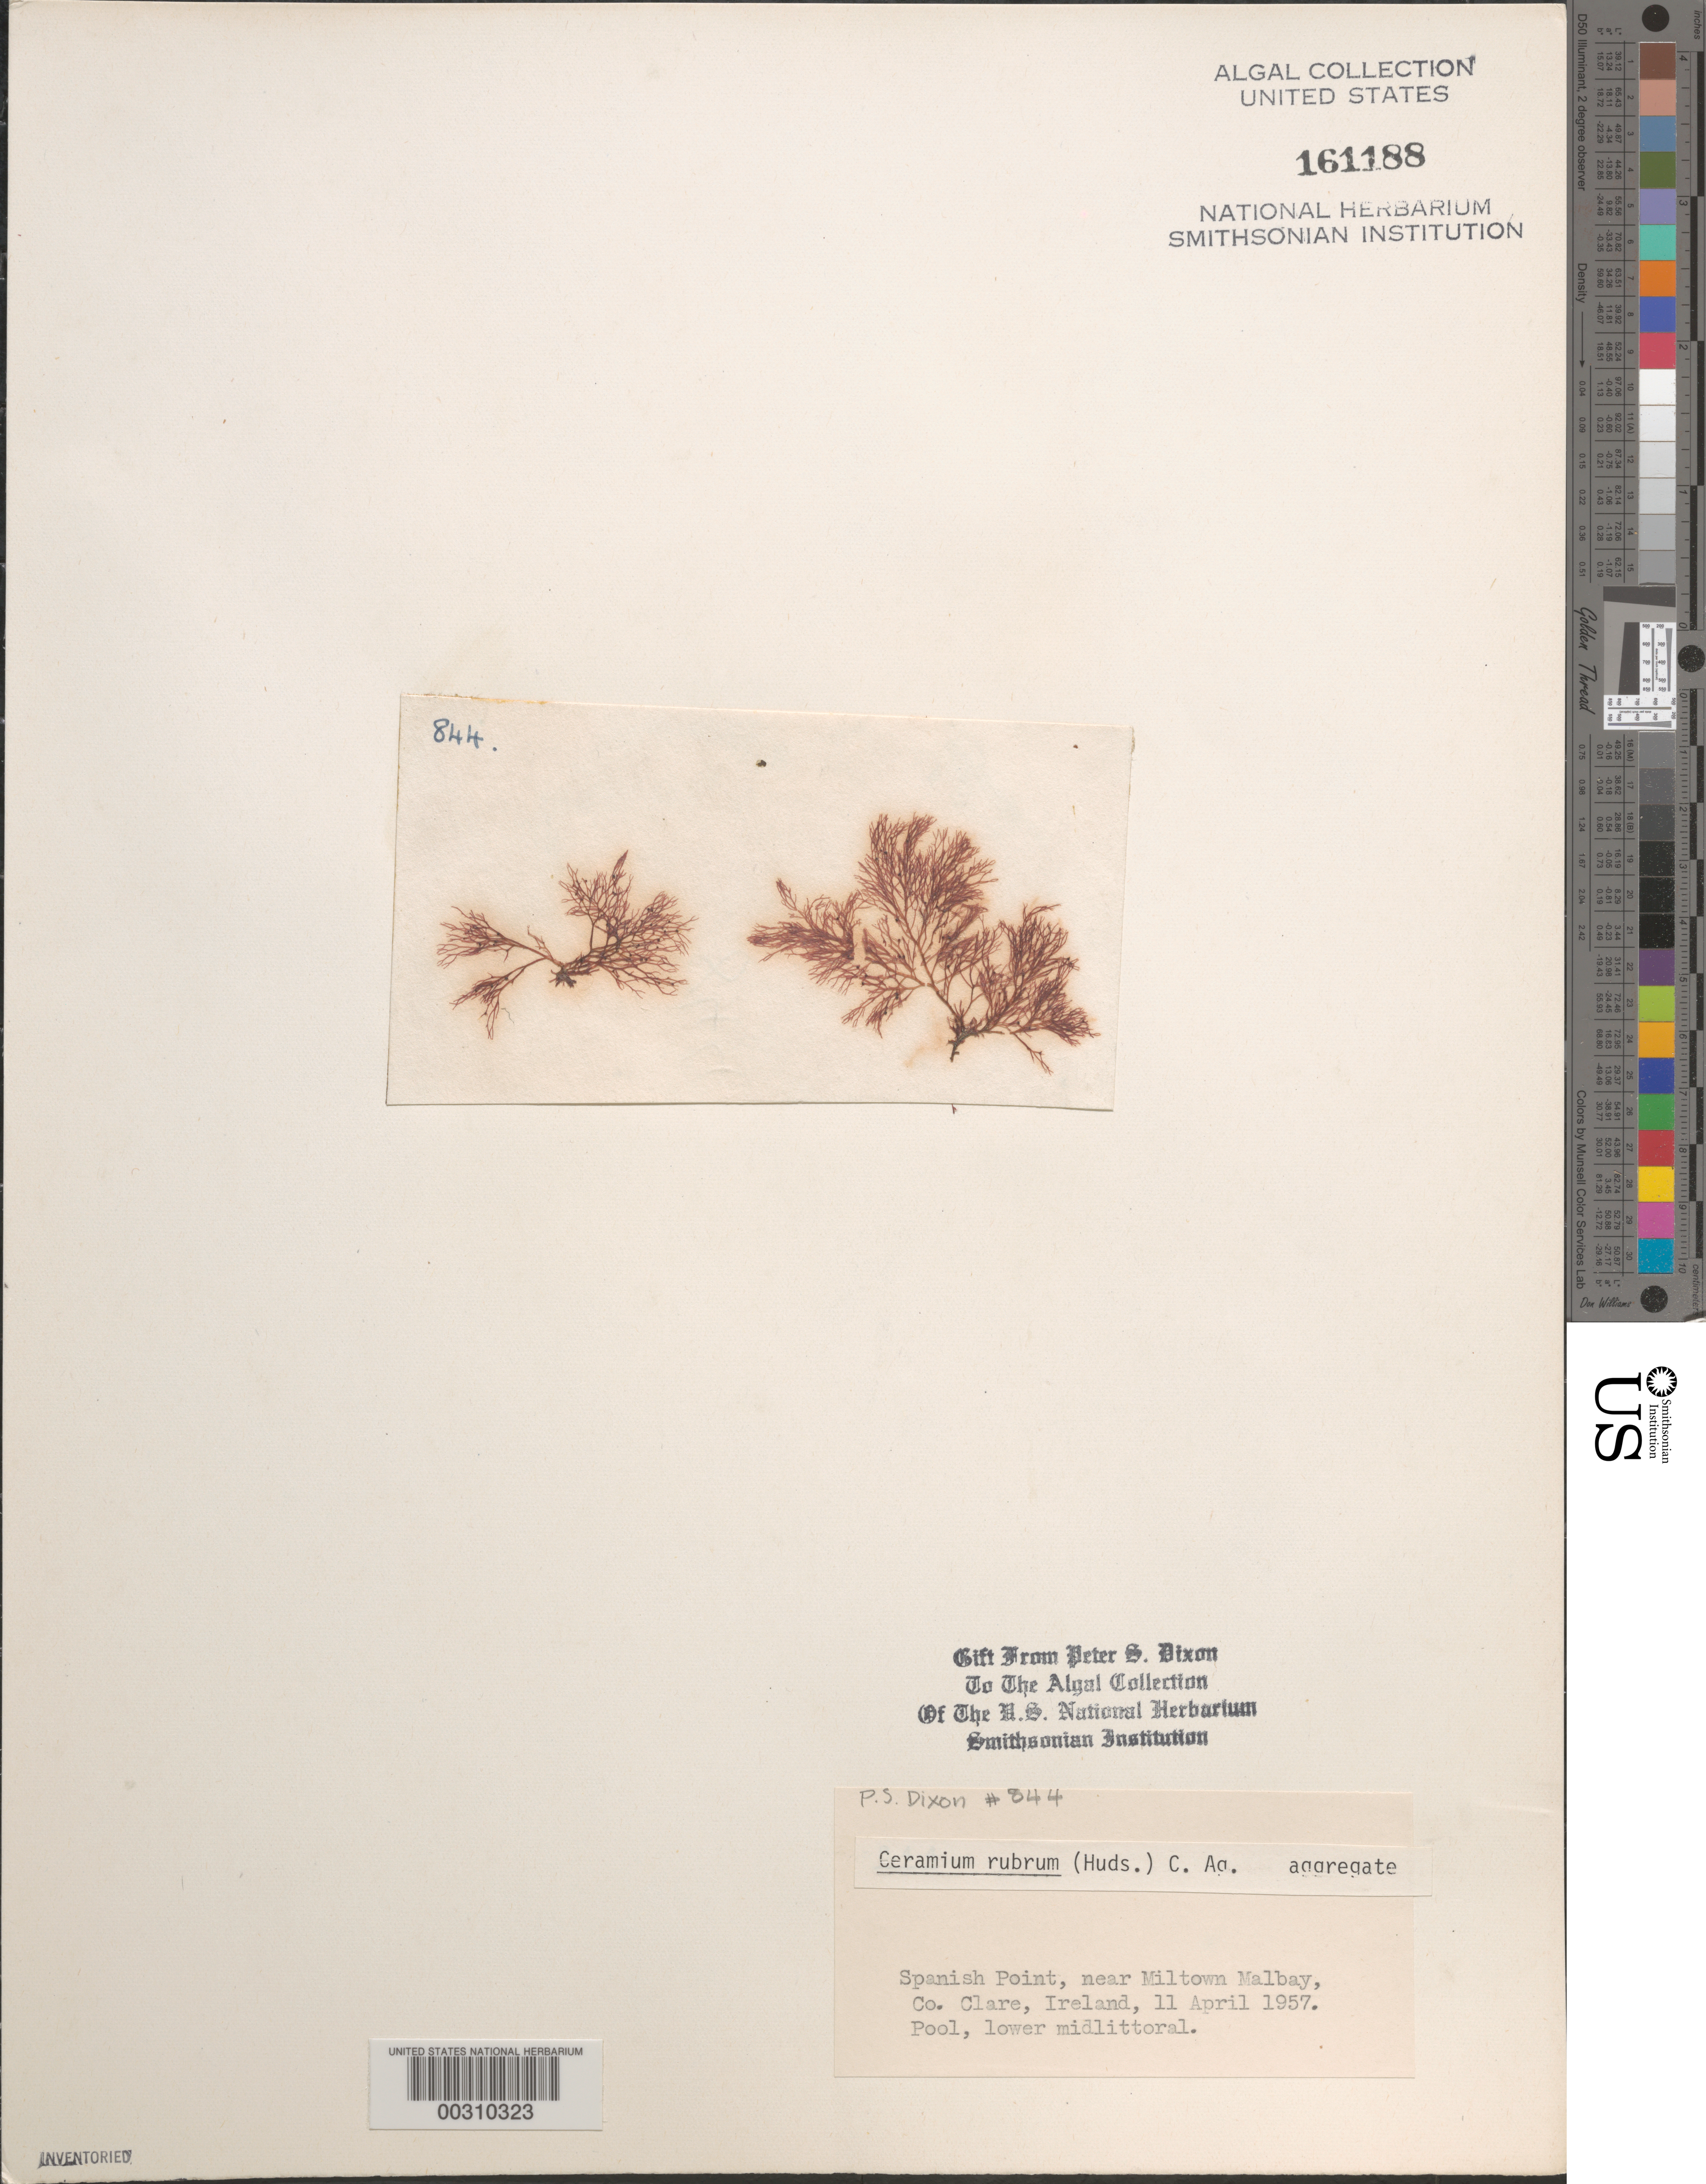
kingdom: Plantae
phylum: Rhodophyta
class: Florideophyceae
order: Ceramiales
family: Ceramiaceae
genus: Ceramium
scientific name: Ceramium rubrum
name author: C. Agardh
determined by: Dixon, P. S.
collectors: P. S. Dixon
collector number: PSD 844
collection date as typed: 11 Apr 1957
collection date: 1957-04-11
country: Ireland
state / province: Munster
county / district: Clare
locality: Spanish Point, near Miltown Malbay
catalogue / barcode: US 161188